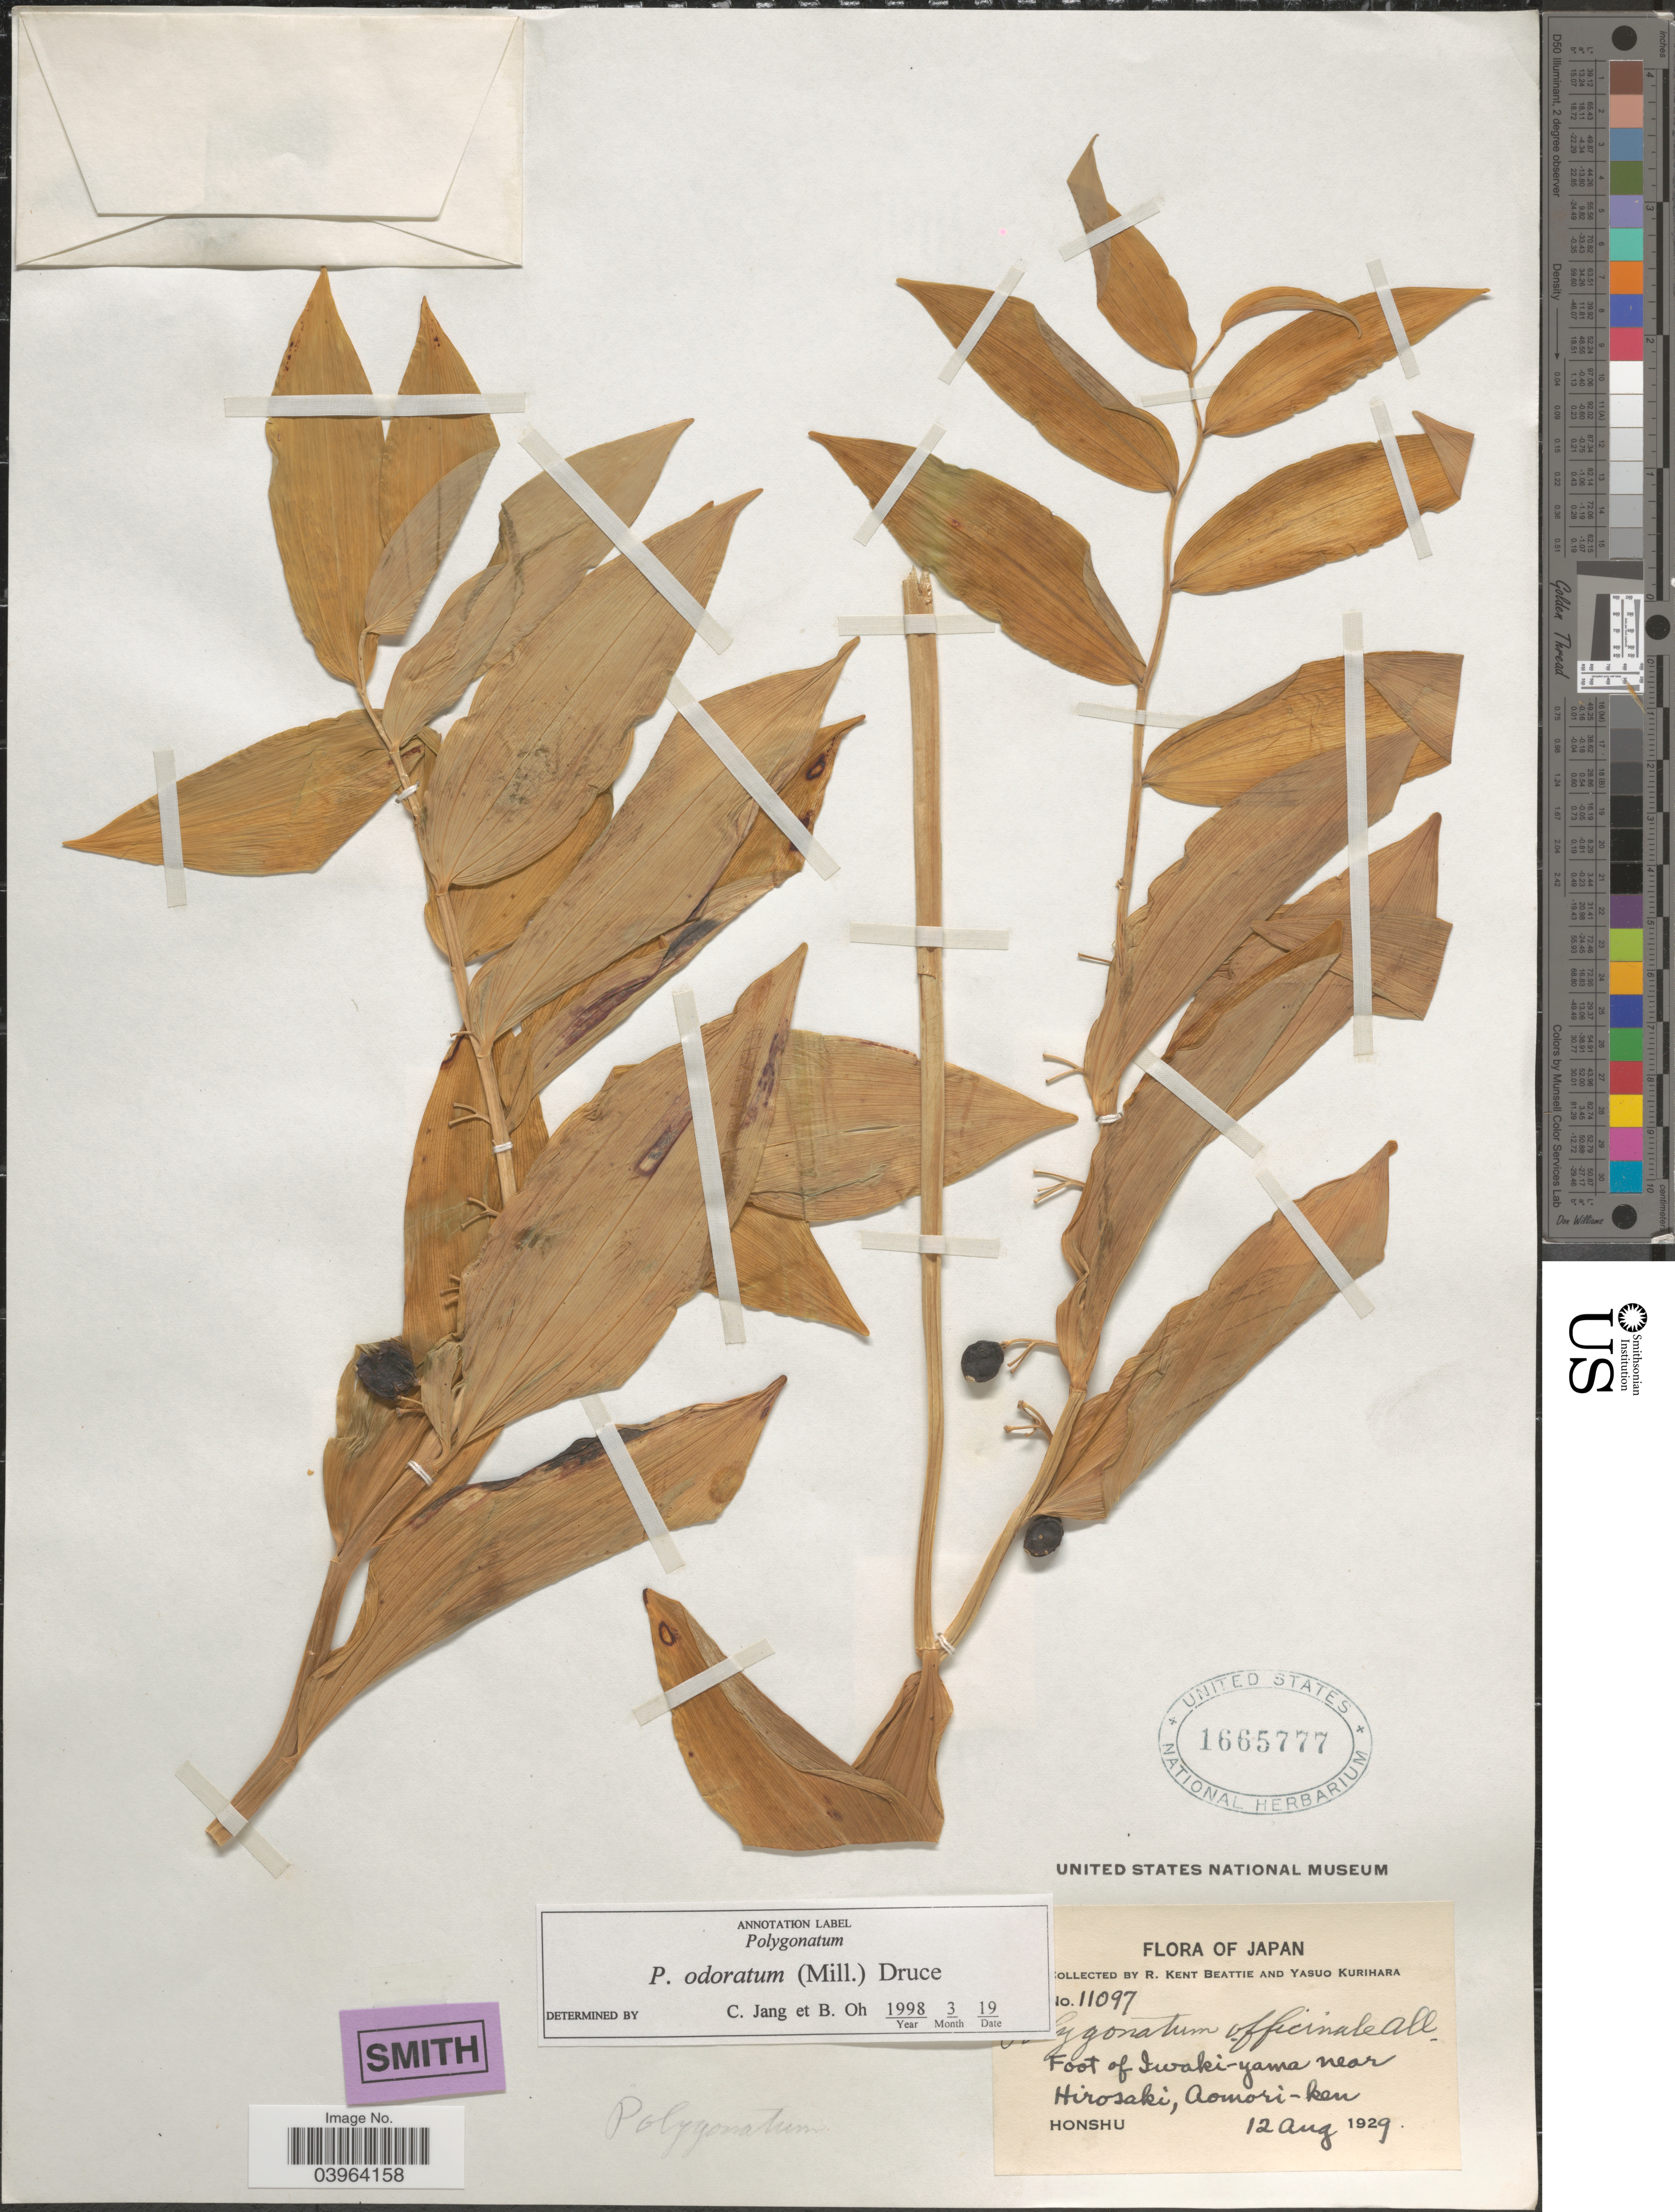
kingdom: Plantae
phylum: Tracheophyta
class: Liliopsida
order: Asparagales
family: Asparagaceae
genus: Polygonatum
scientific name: Polygonatum odoratum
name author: (Mill.) Druce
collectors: R. K. Beattie & Y. Kurihara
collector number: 11097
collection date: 1929-08-12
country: Japan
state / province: Aomori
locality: Foot of Iwaki-yama near Hirosaki, Aomori-ken. Honshu.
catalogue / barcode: US 1665777